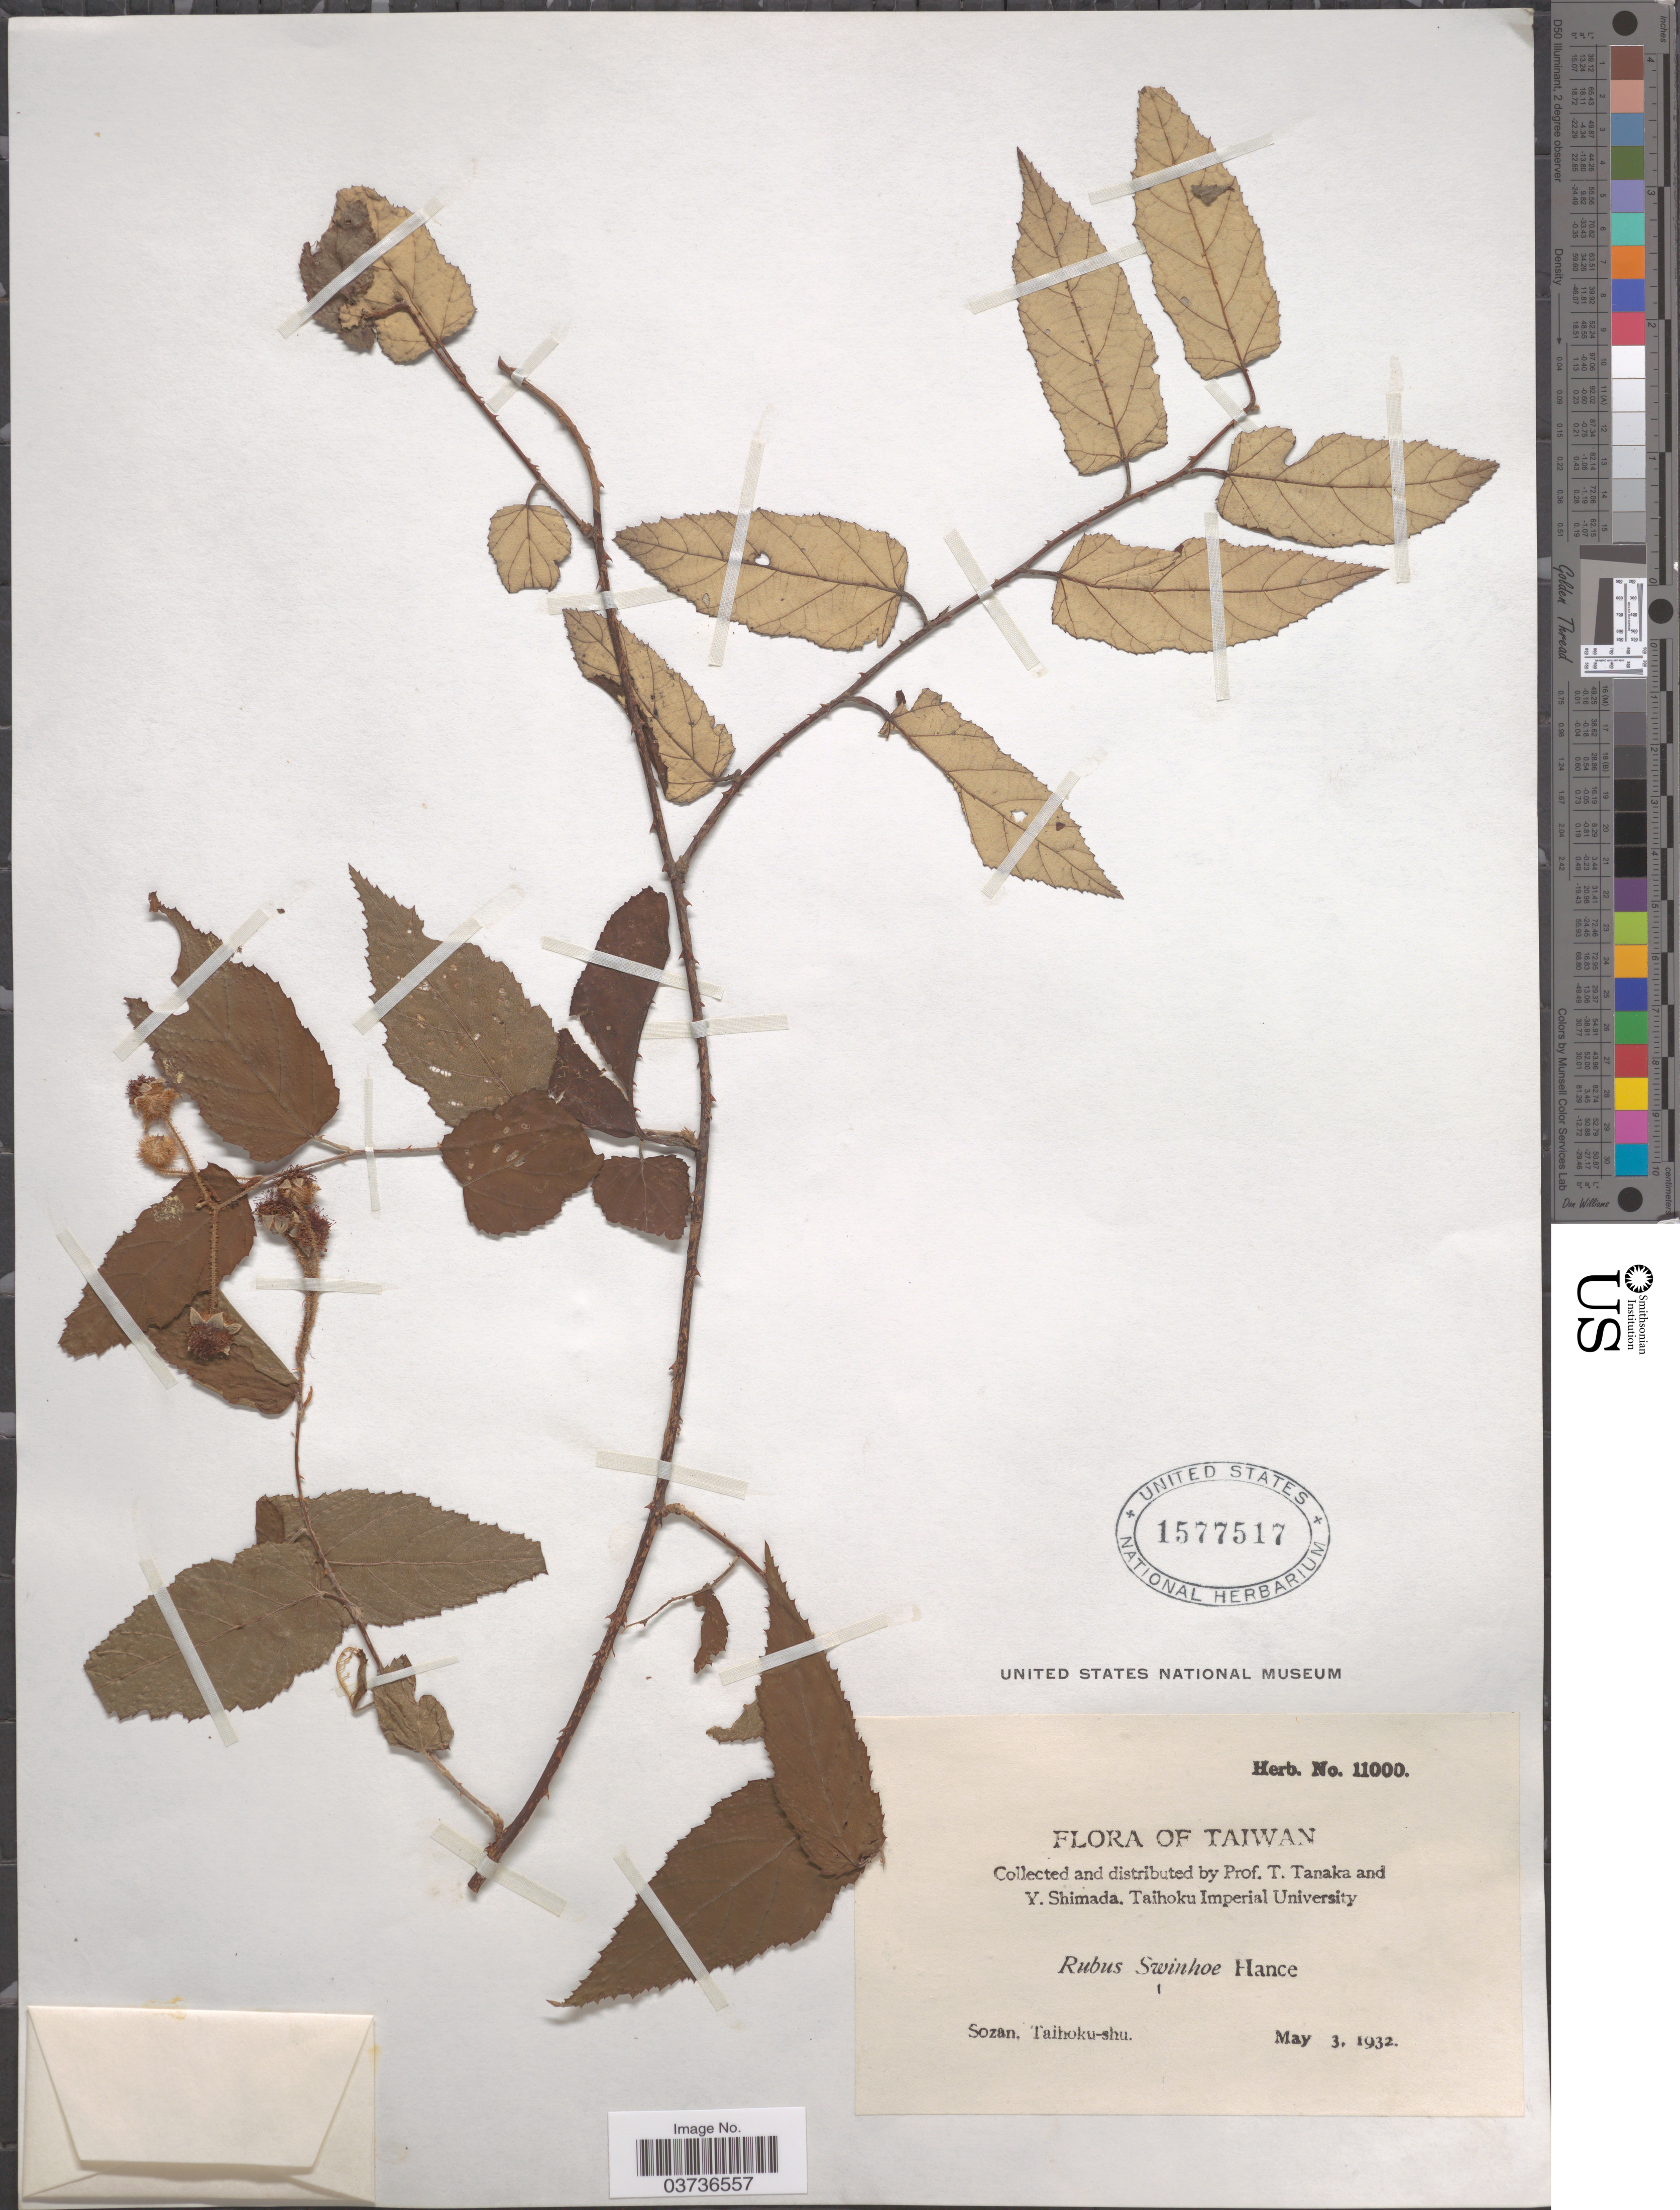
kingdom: Plantae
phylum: Tracheophyta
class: Magnoliopsida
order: Rosales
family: Rosaceae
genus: Rubus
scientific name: Rubus swinhoei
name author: Hance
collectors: T. Tanaka & Y. Shimada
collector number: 11000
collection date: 1932-05-03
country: Taiwan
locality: Sozan, Taihoku-shu.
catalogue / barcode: US 1577517